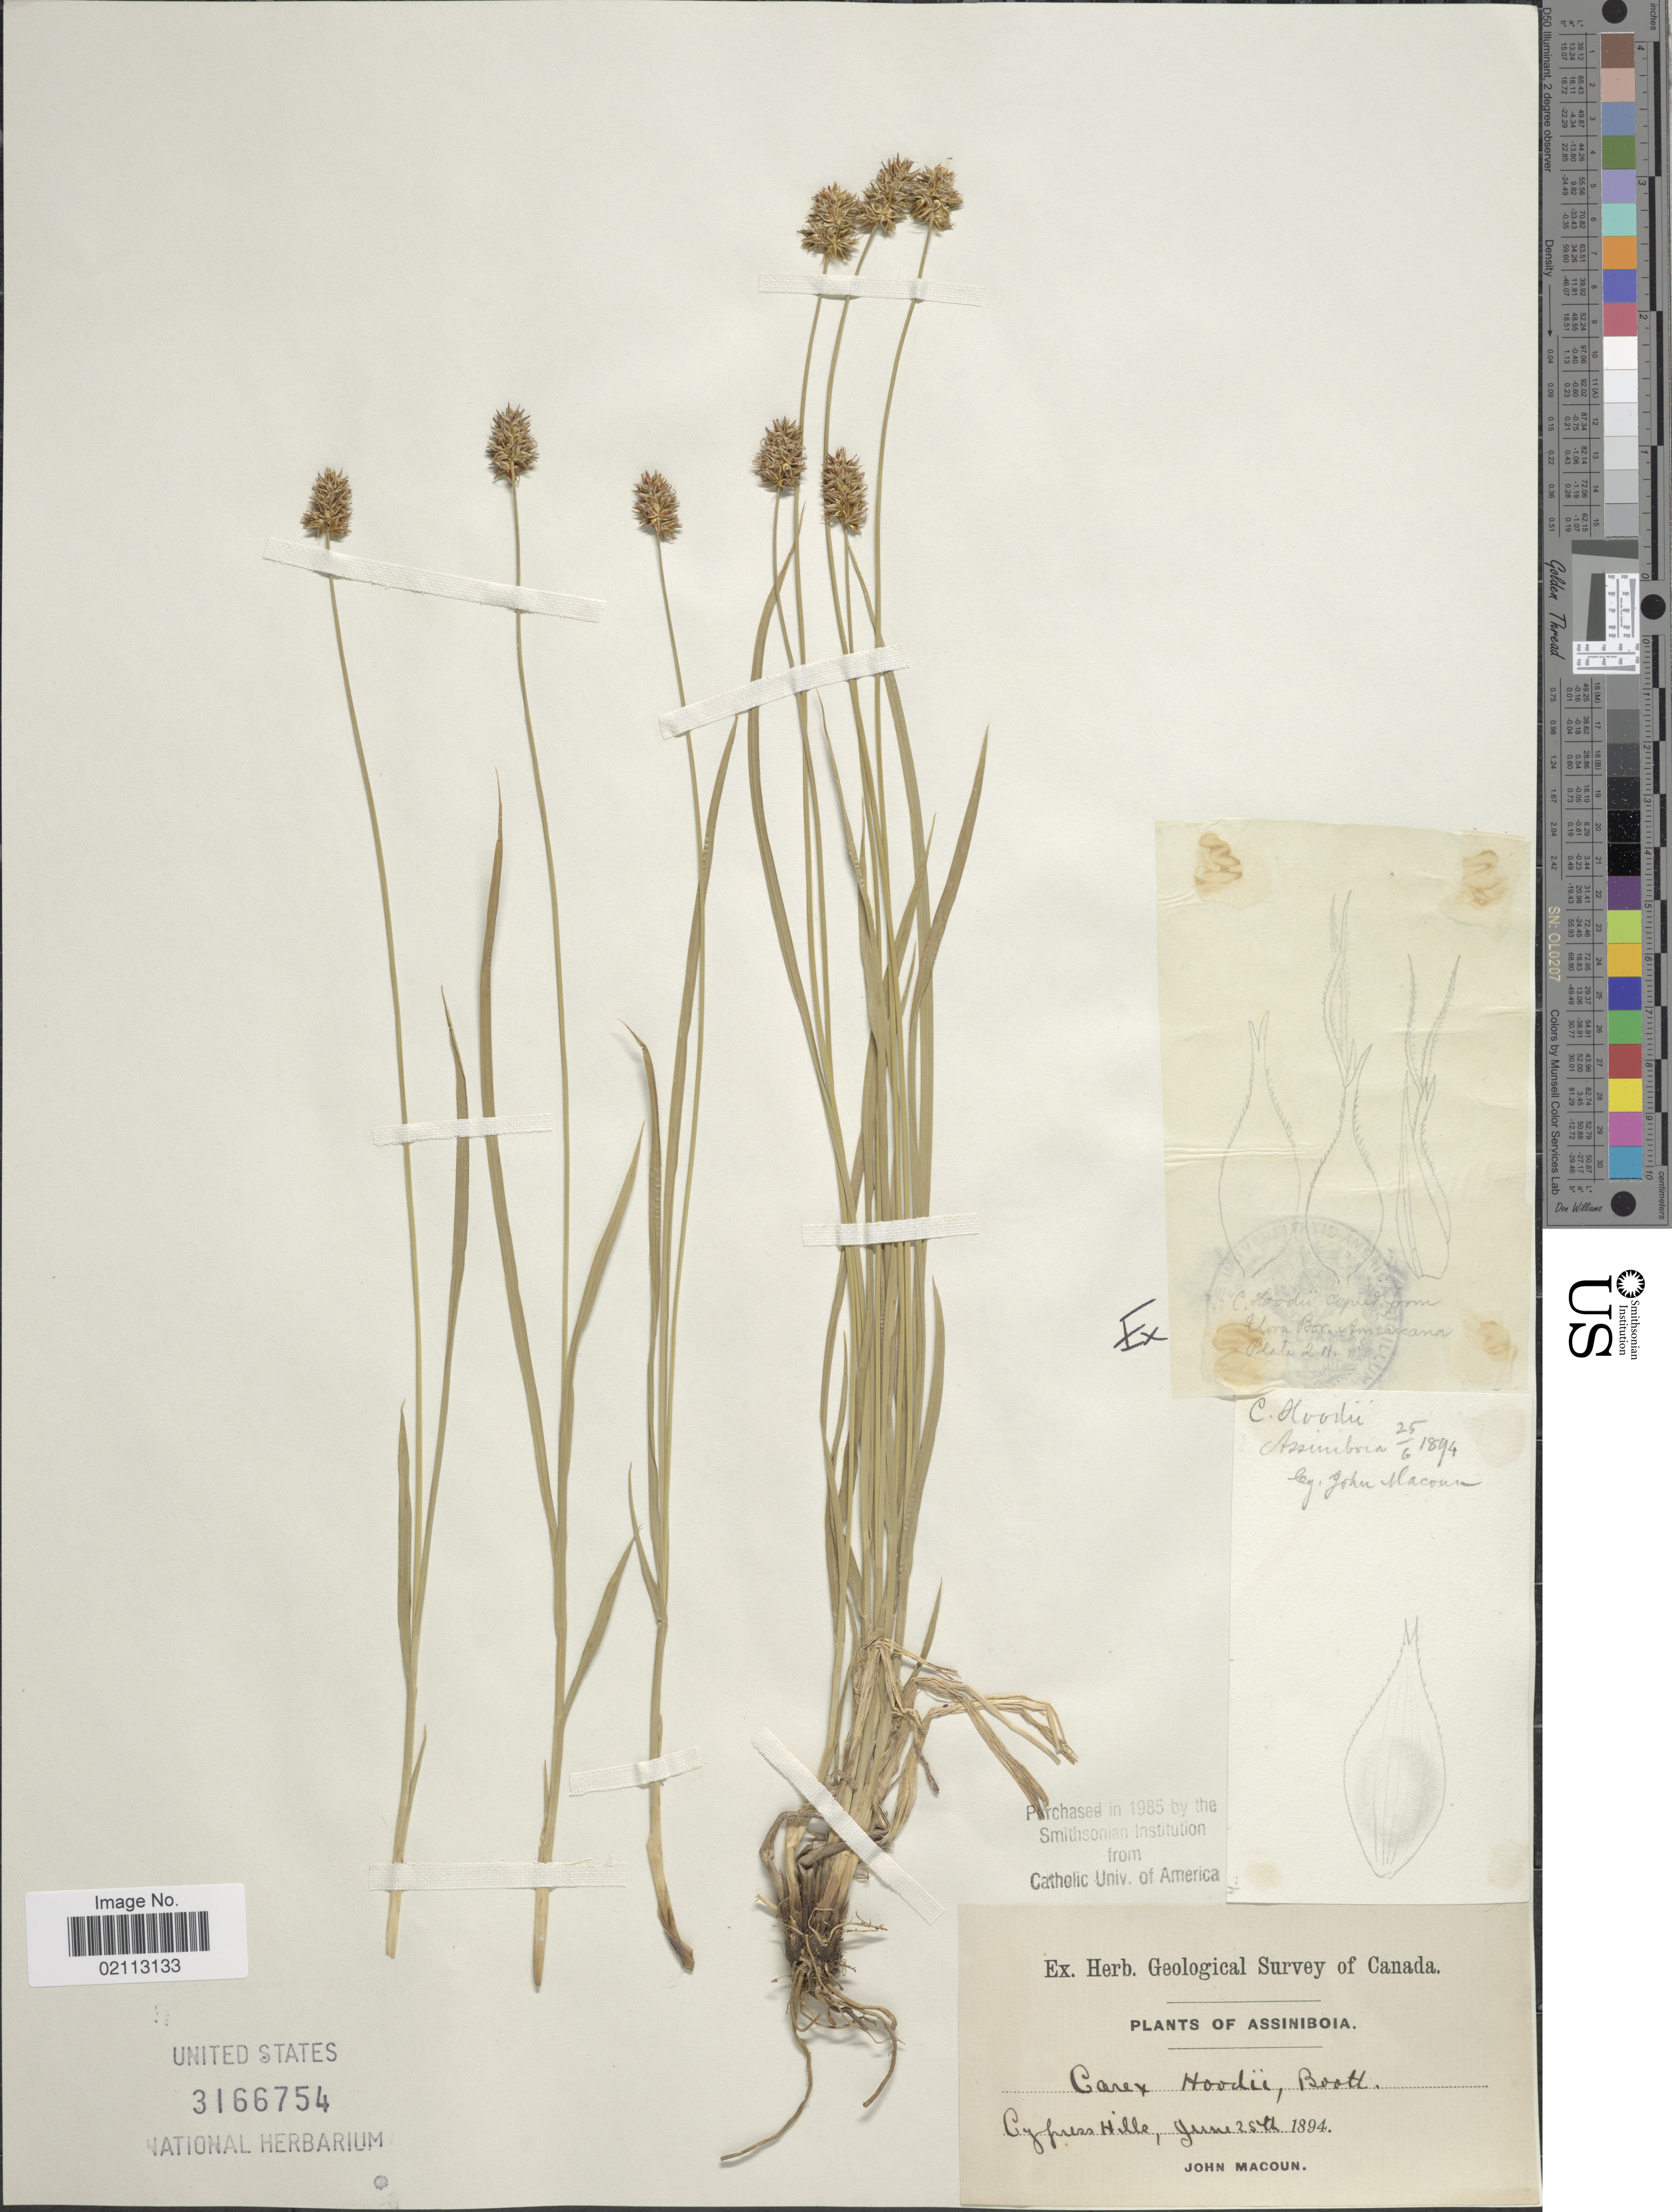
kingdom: Plantae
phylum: Tracheophyta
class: Liliopsida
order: Poales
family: Cyperaceae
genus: Carex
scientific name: Carex hoodii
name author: Boott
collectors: J. Macoun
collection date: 1894-06-25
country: Canada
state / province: Saskatchewan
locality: Assiniboia, Cypress Hills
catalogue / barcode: US 3166754